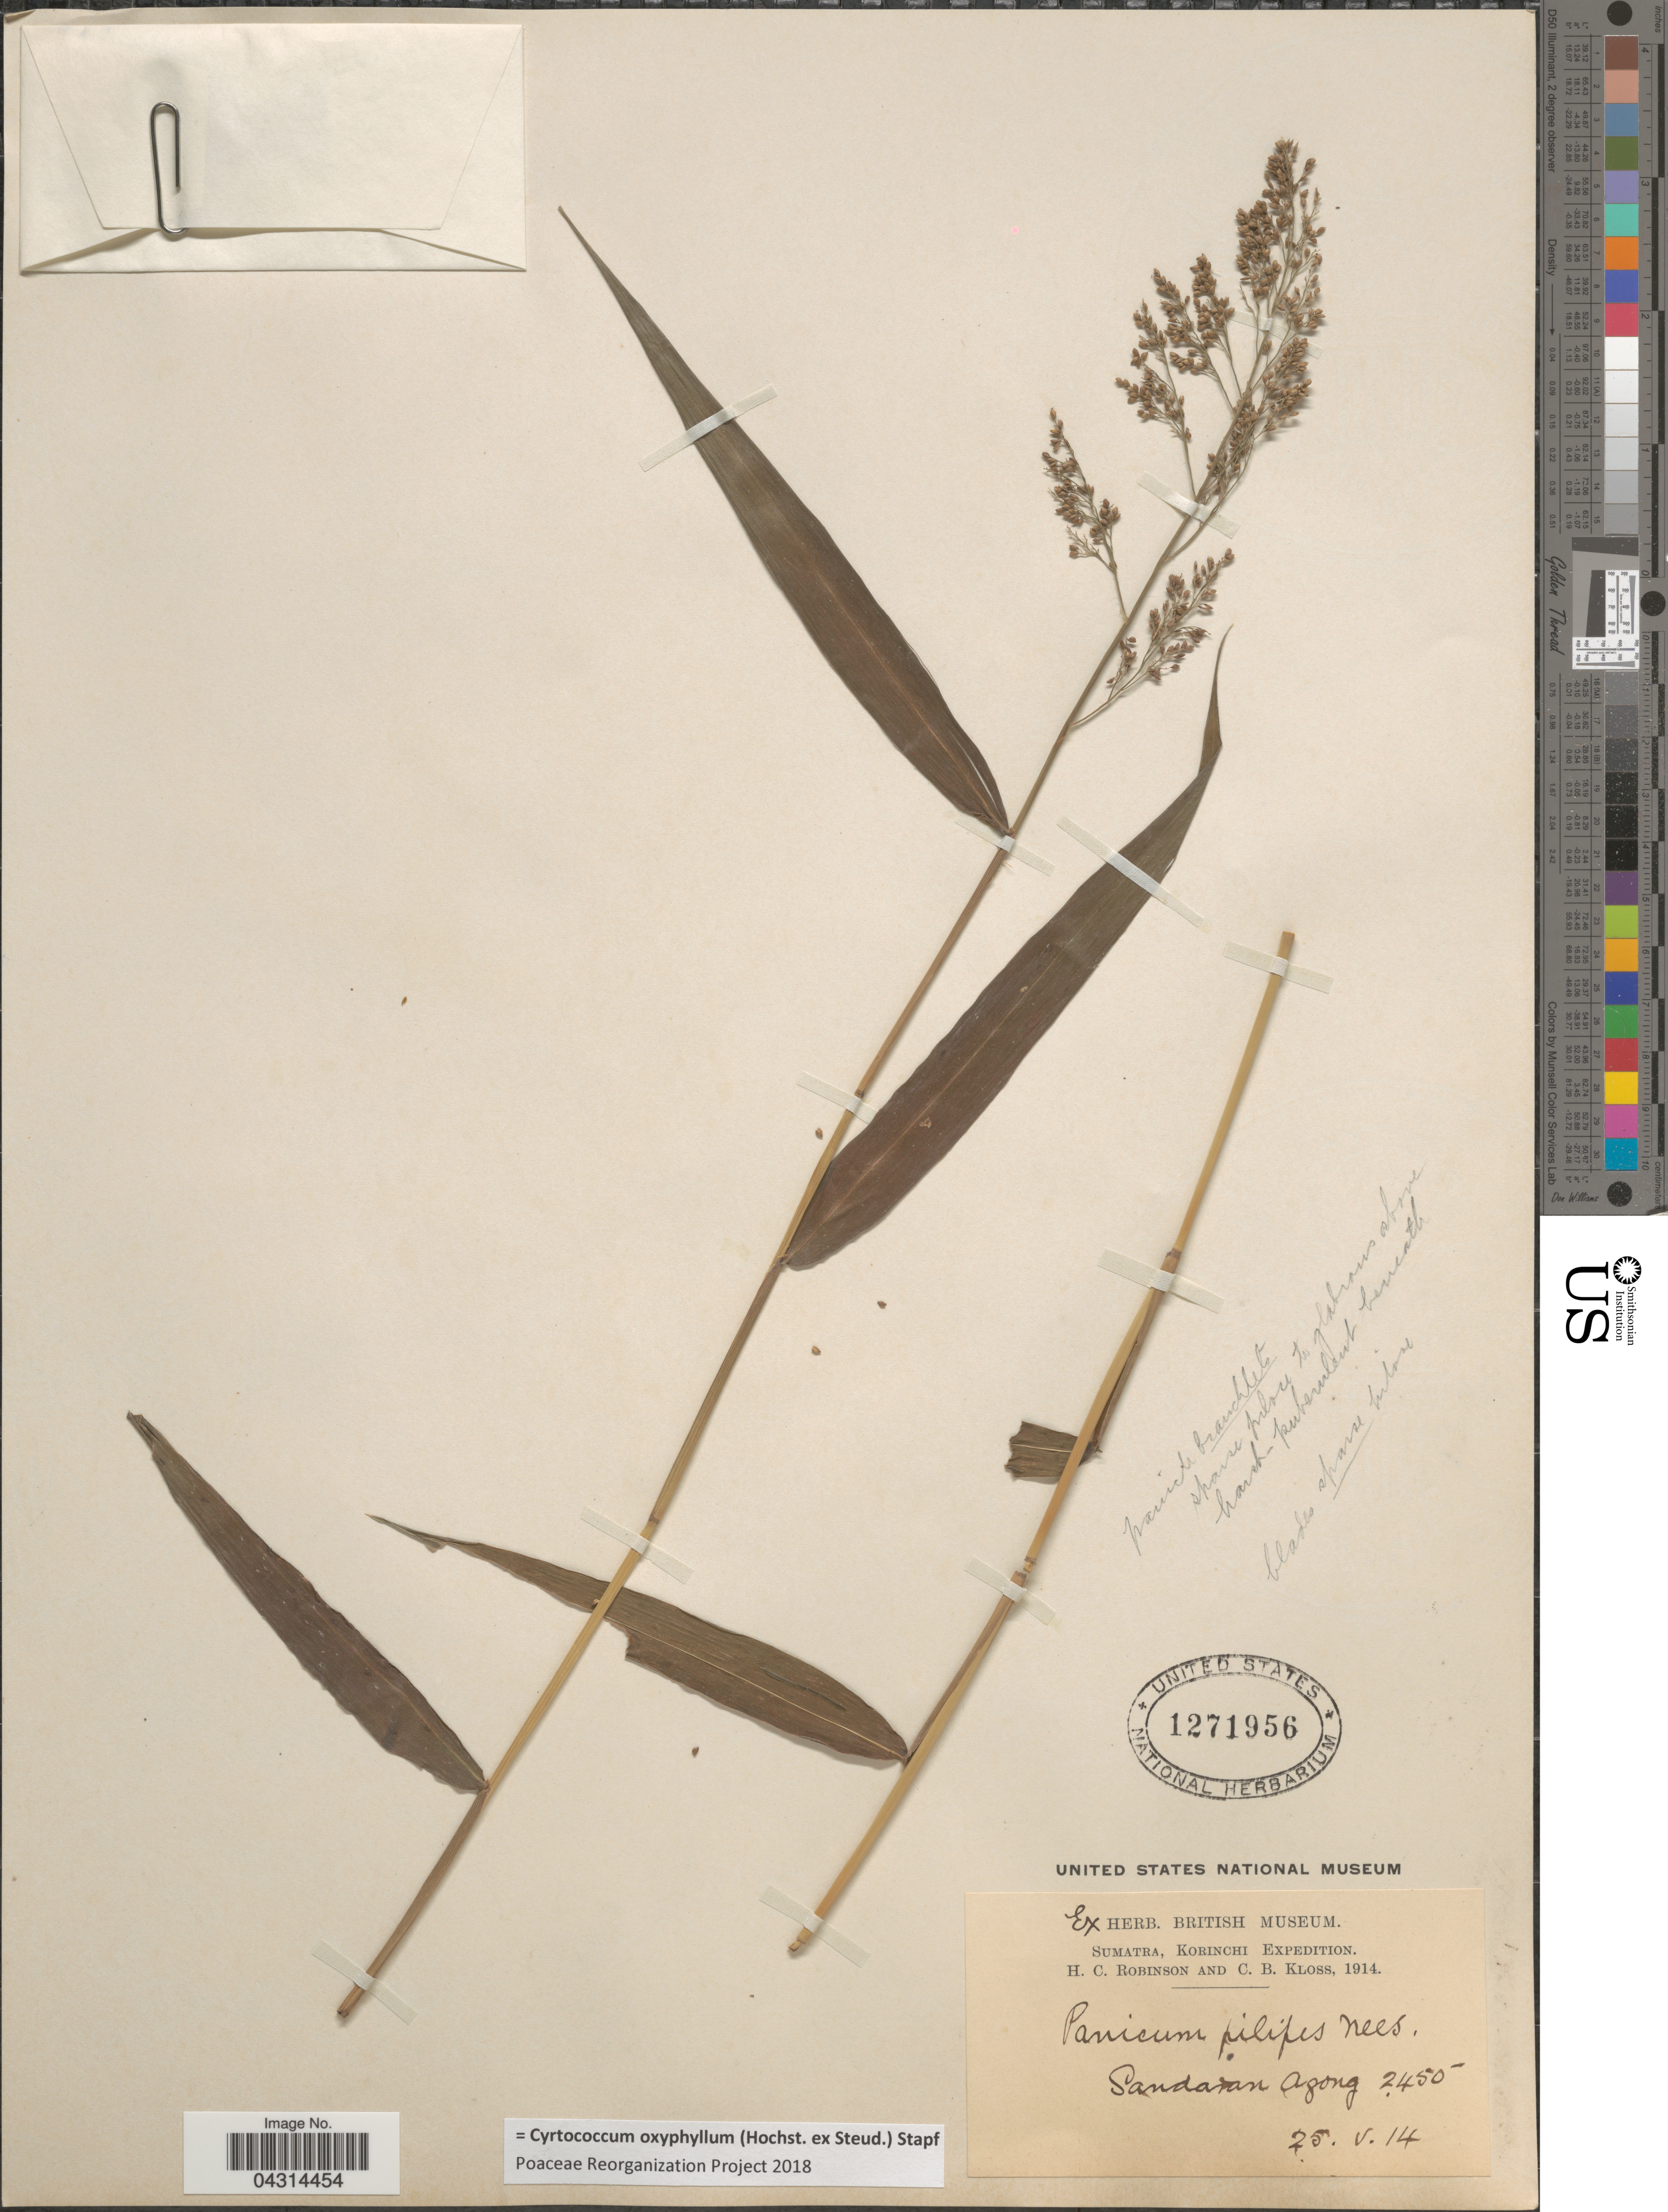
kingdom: Plantae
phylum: Tracheophyta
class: Liliopsida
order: Poales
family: Poaceae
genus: Cyrtococcum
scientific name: Cyrtococcum oxyphyllum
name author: (Steud.) Stapf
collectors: H. C. Robinson & C. Kloss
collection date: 1914-05-25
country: Indonesia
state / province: Sumatra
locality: Sumatra, Korinchi Expedition. Sandaran Agong.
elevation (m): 747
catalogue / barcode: US 1271956